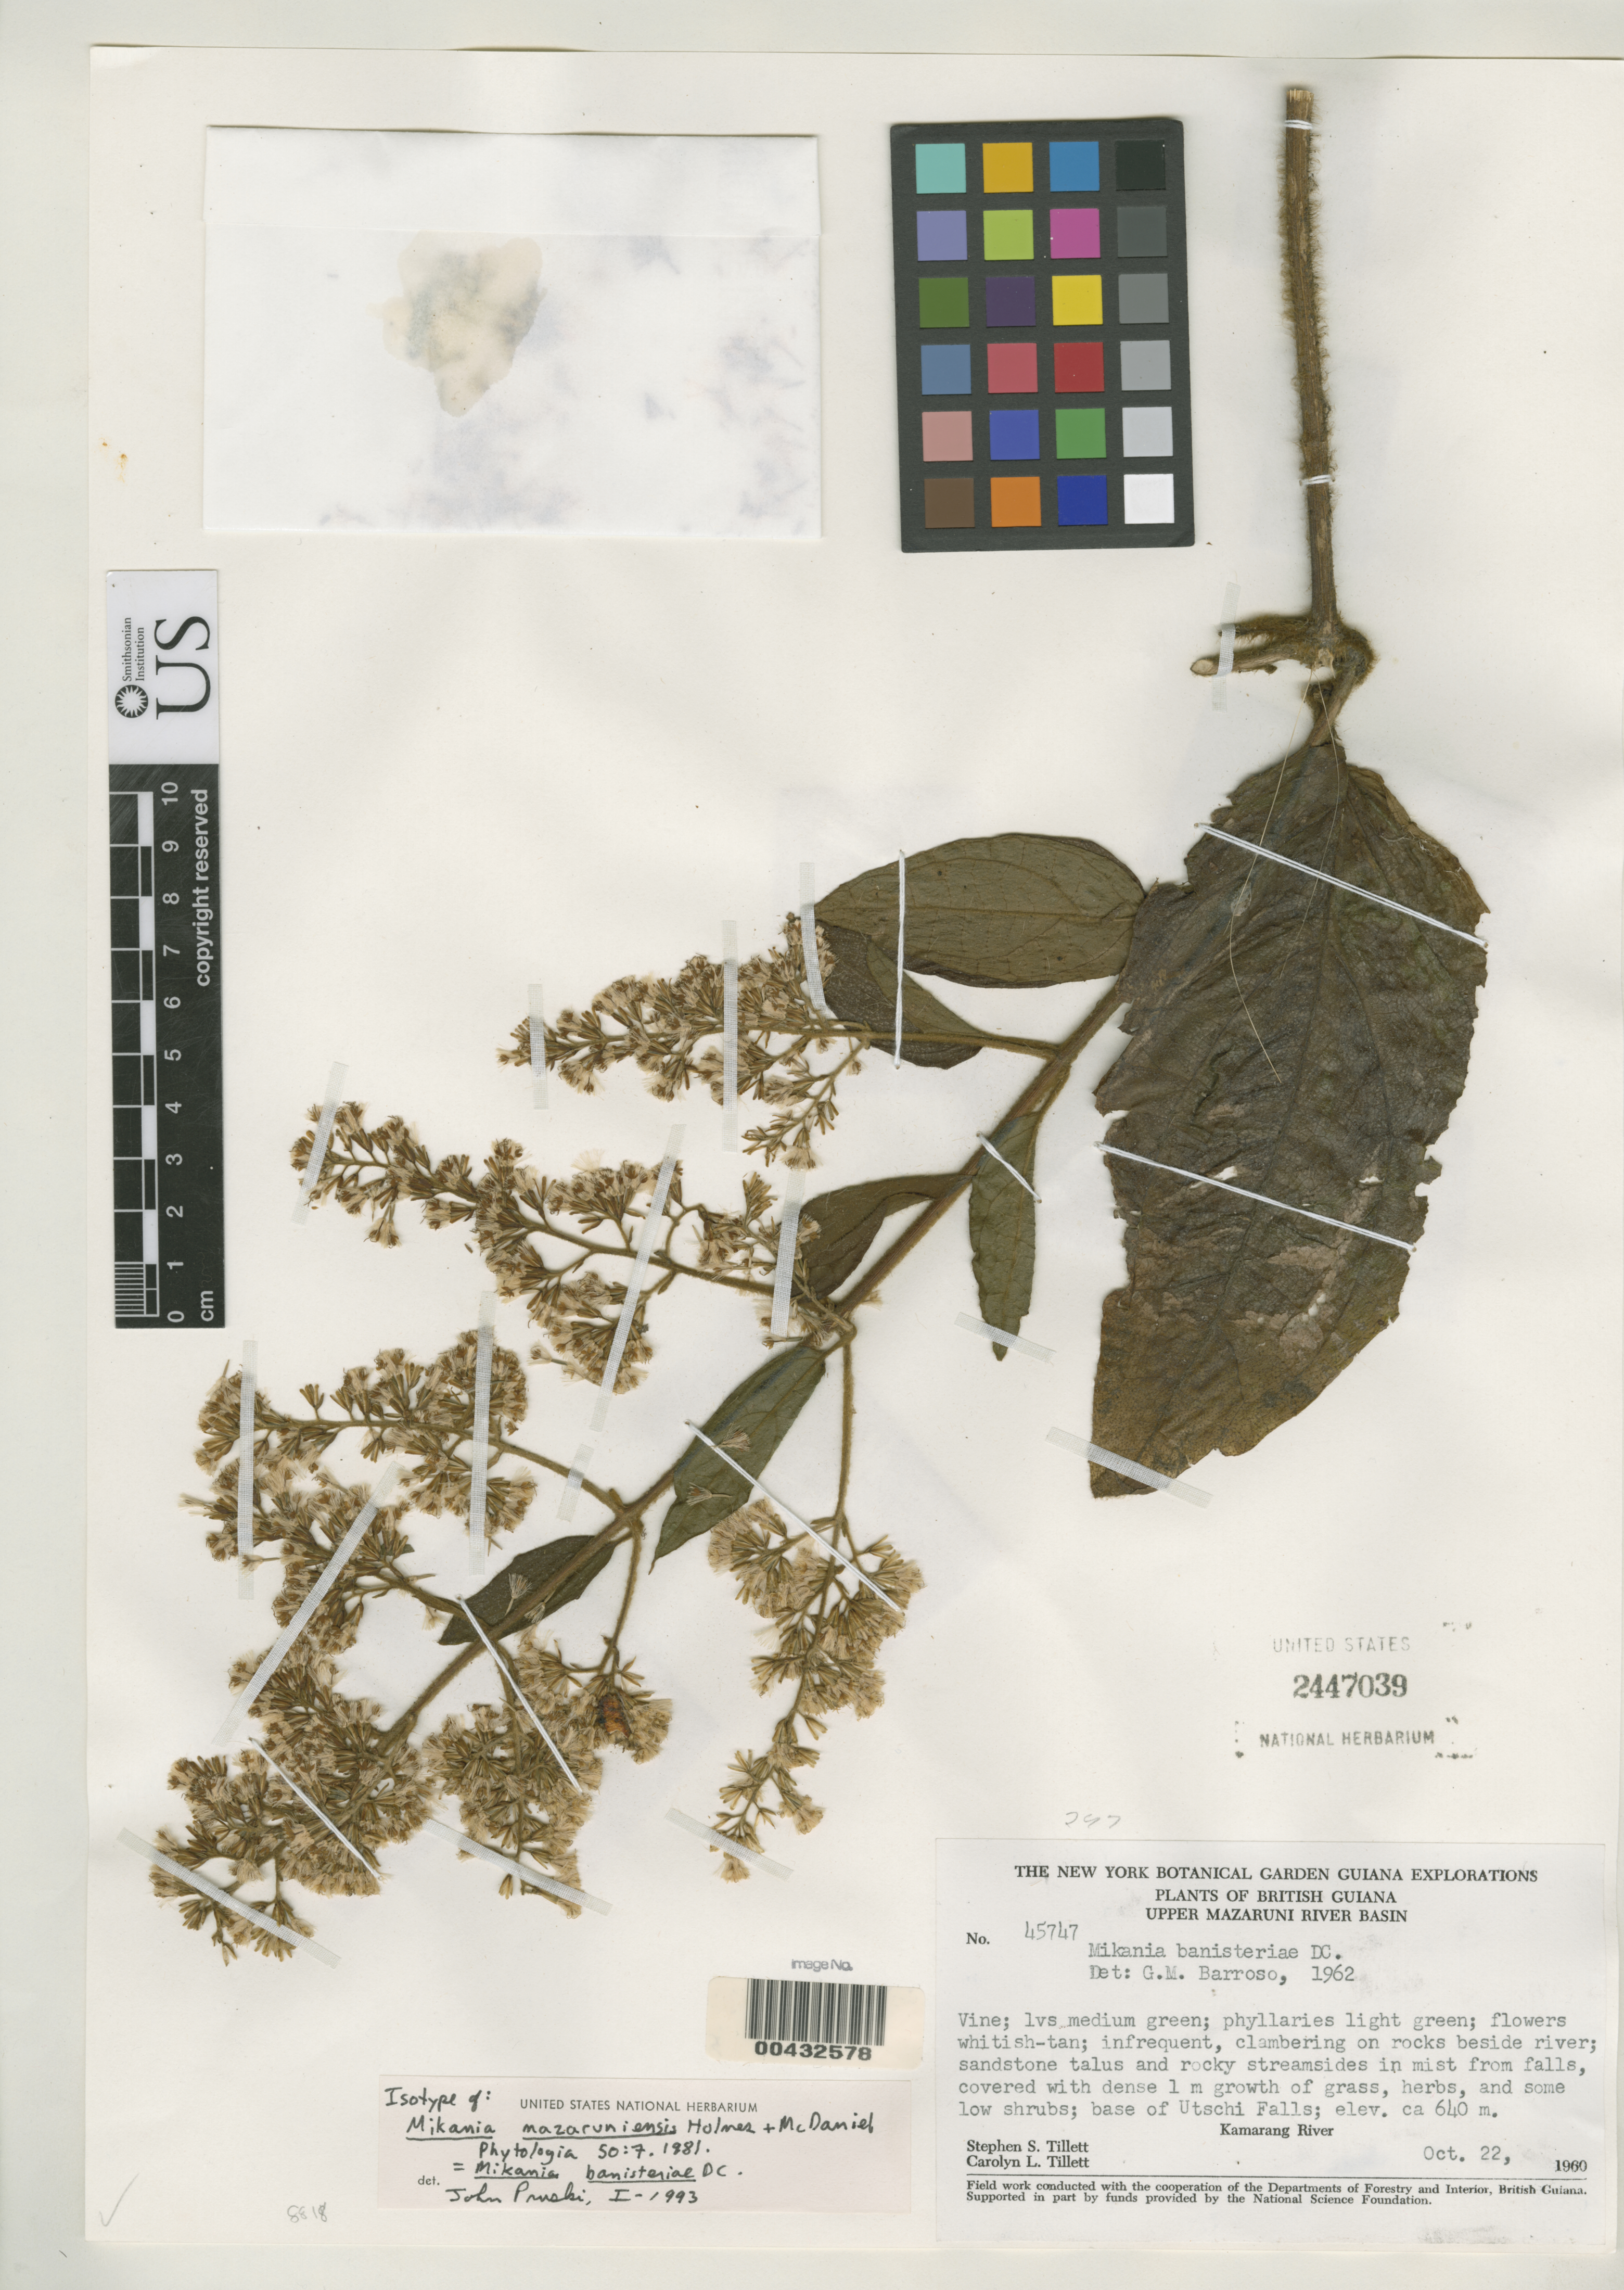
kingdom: Plantae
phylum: Tracheophyta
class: Magnoliopsida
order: Asterales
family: Asteraceae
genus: Mikania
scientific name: Mikania mazaruniensis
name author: W.C. Holmes & McDaniel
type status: Isotype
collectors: S. S. Tillett & C. L. Tillett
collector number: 45747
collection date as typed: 22 Oct 1960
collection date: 1960-10-22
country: Guyana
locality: Upper Mazaruni River, Kamarang River, base of Utschi Falls.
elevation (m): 640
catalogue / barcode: US 2447039